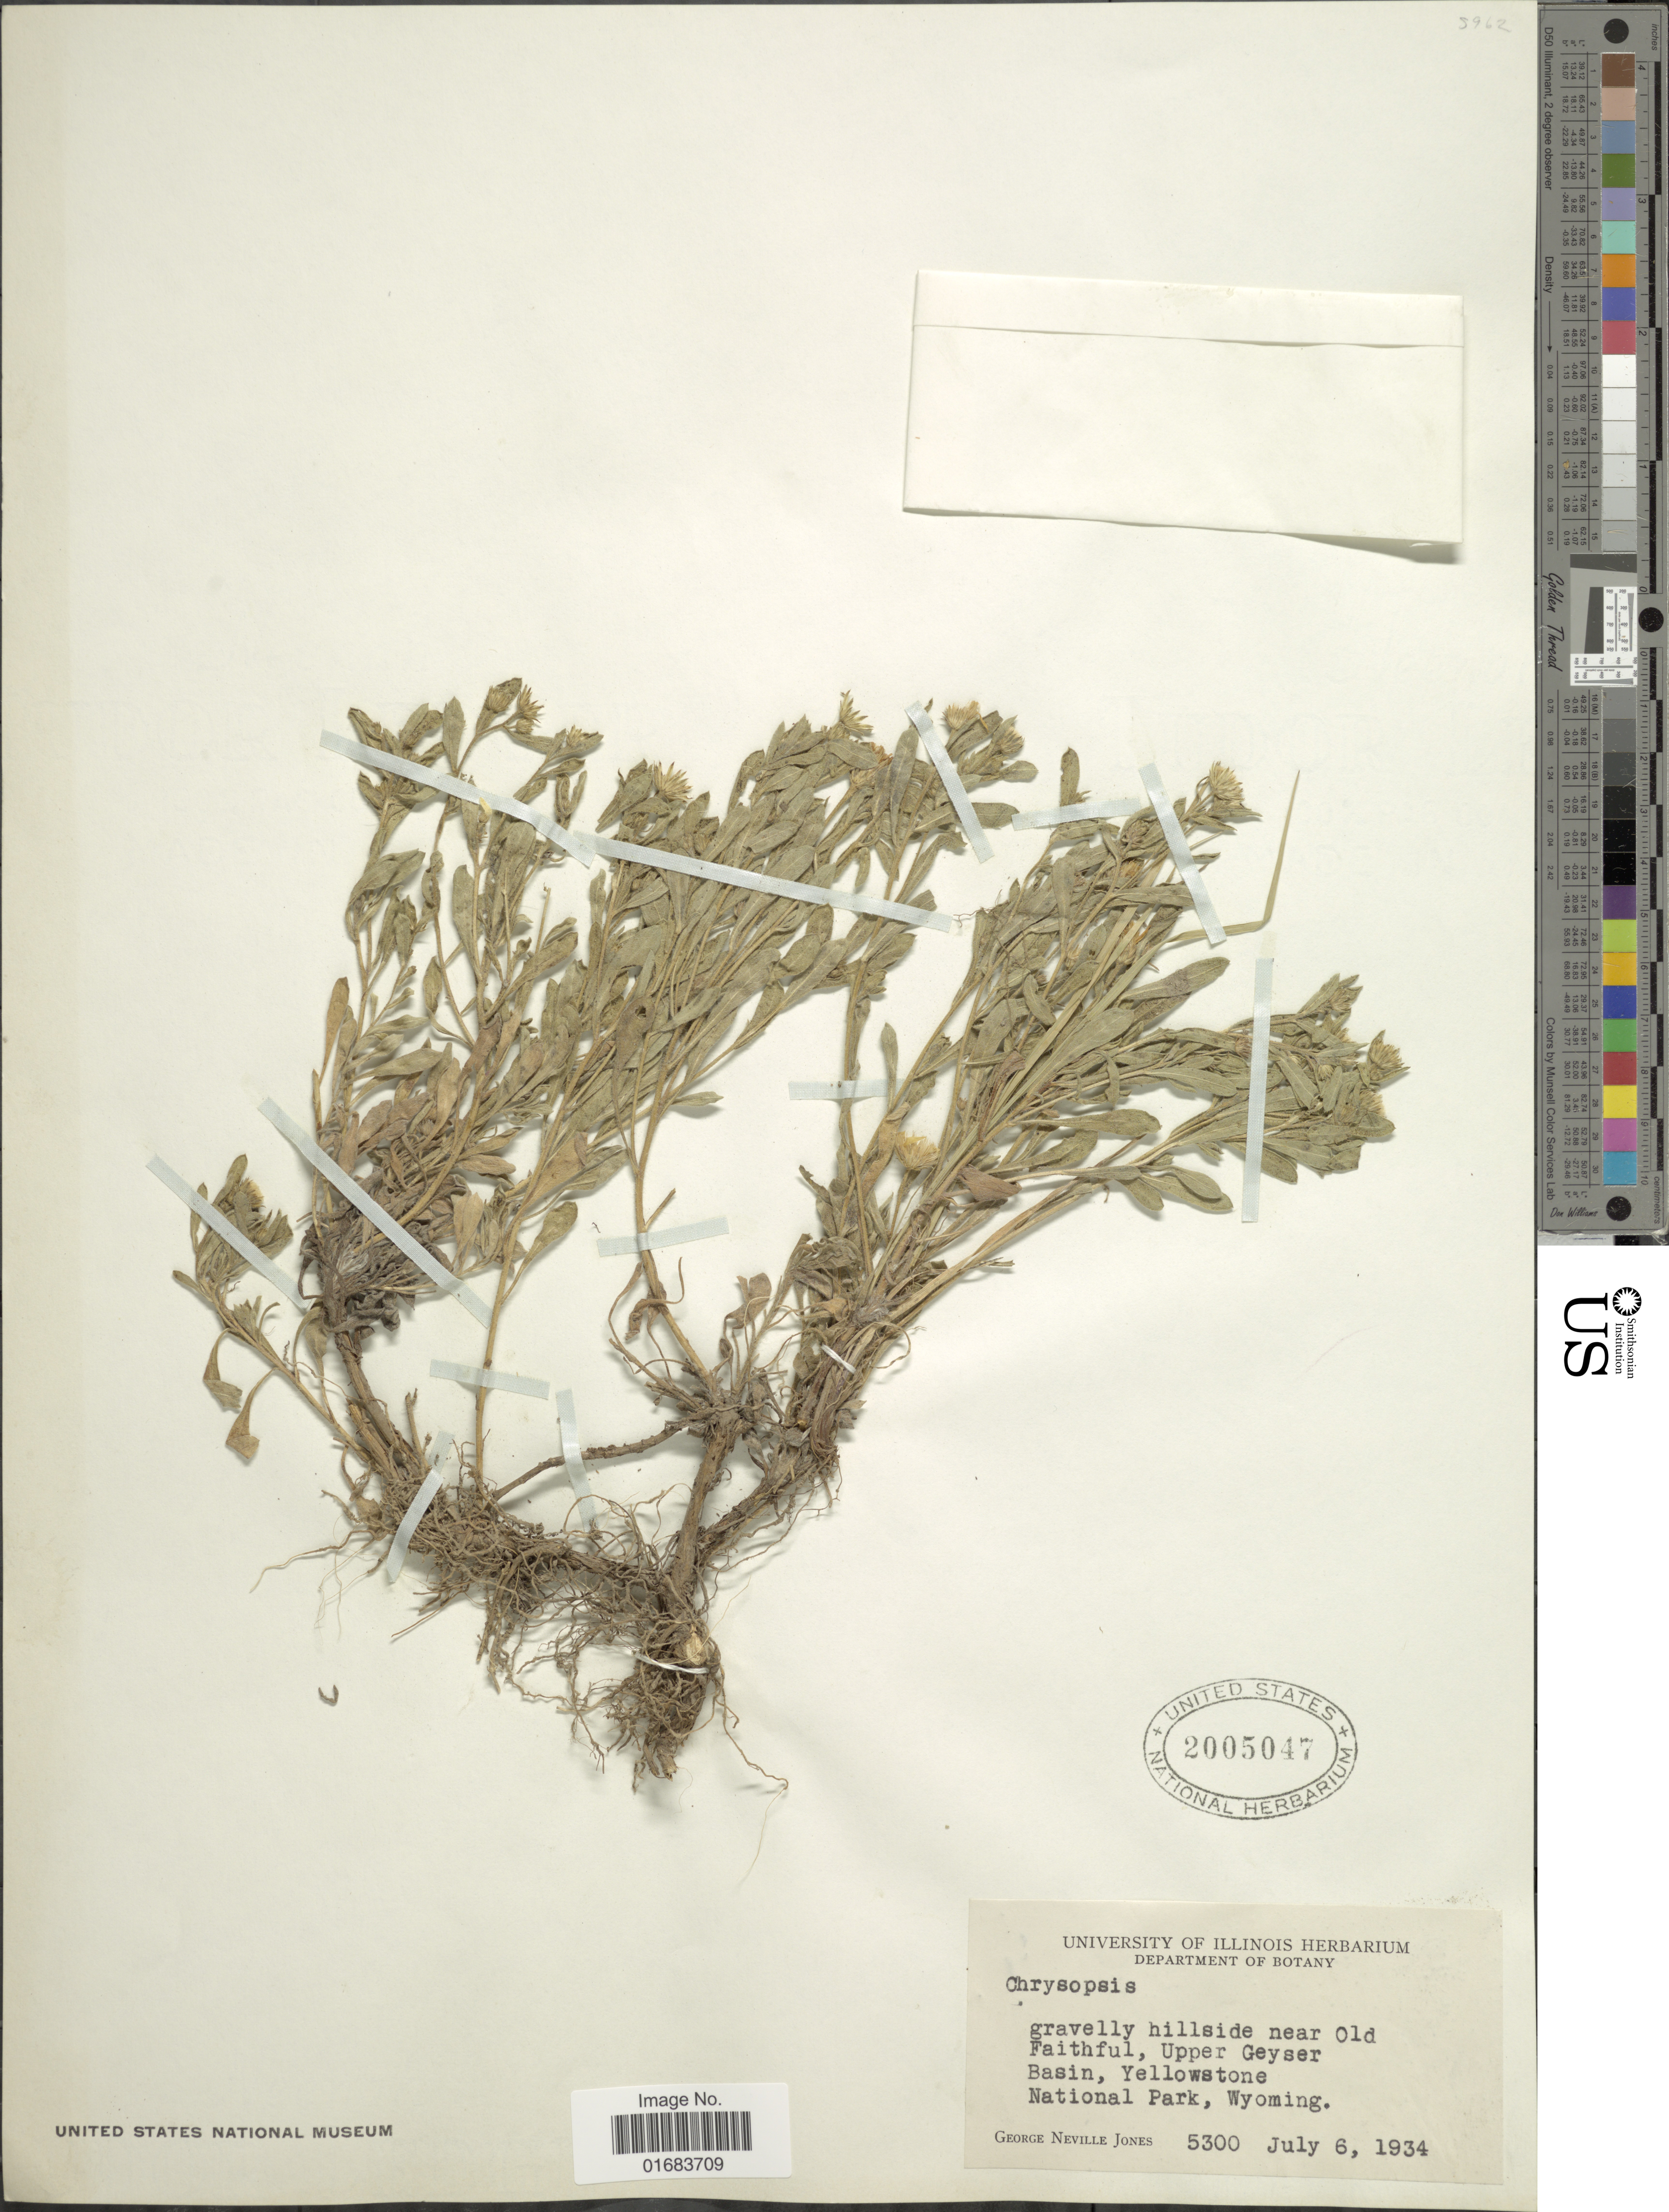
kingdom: Plantae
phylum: Tracheophyta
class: Magnoliopsida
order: Asterales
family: Asteraceae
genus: Chrysopsis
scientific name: Chrysopsis sp.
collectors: G. N. Jones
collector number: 5300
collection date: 1934-07-06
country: United States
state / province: Wyoming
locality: Near Old Faithful, Upper Geyser Basin, Yellowstone National Park.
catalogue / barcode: US 2005047